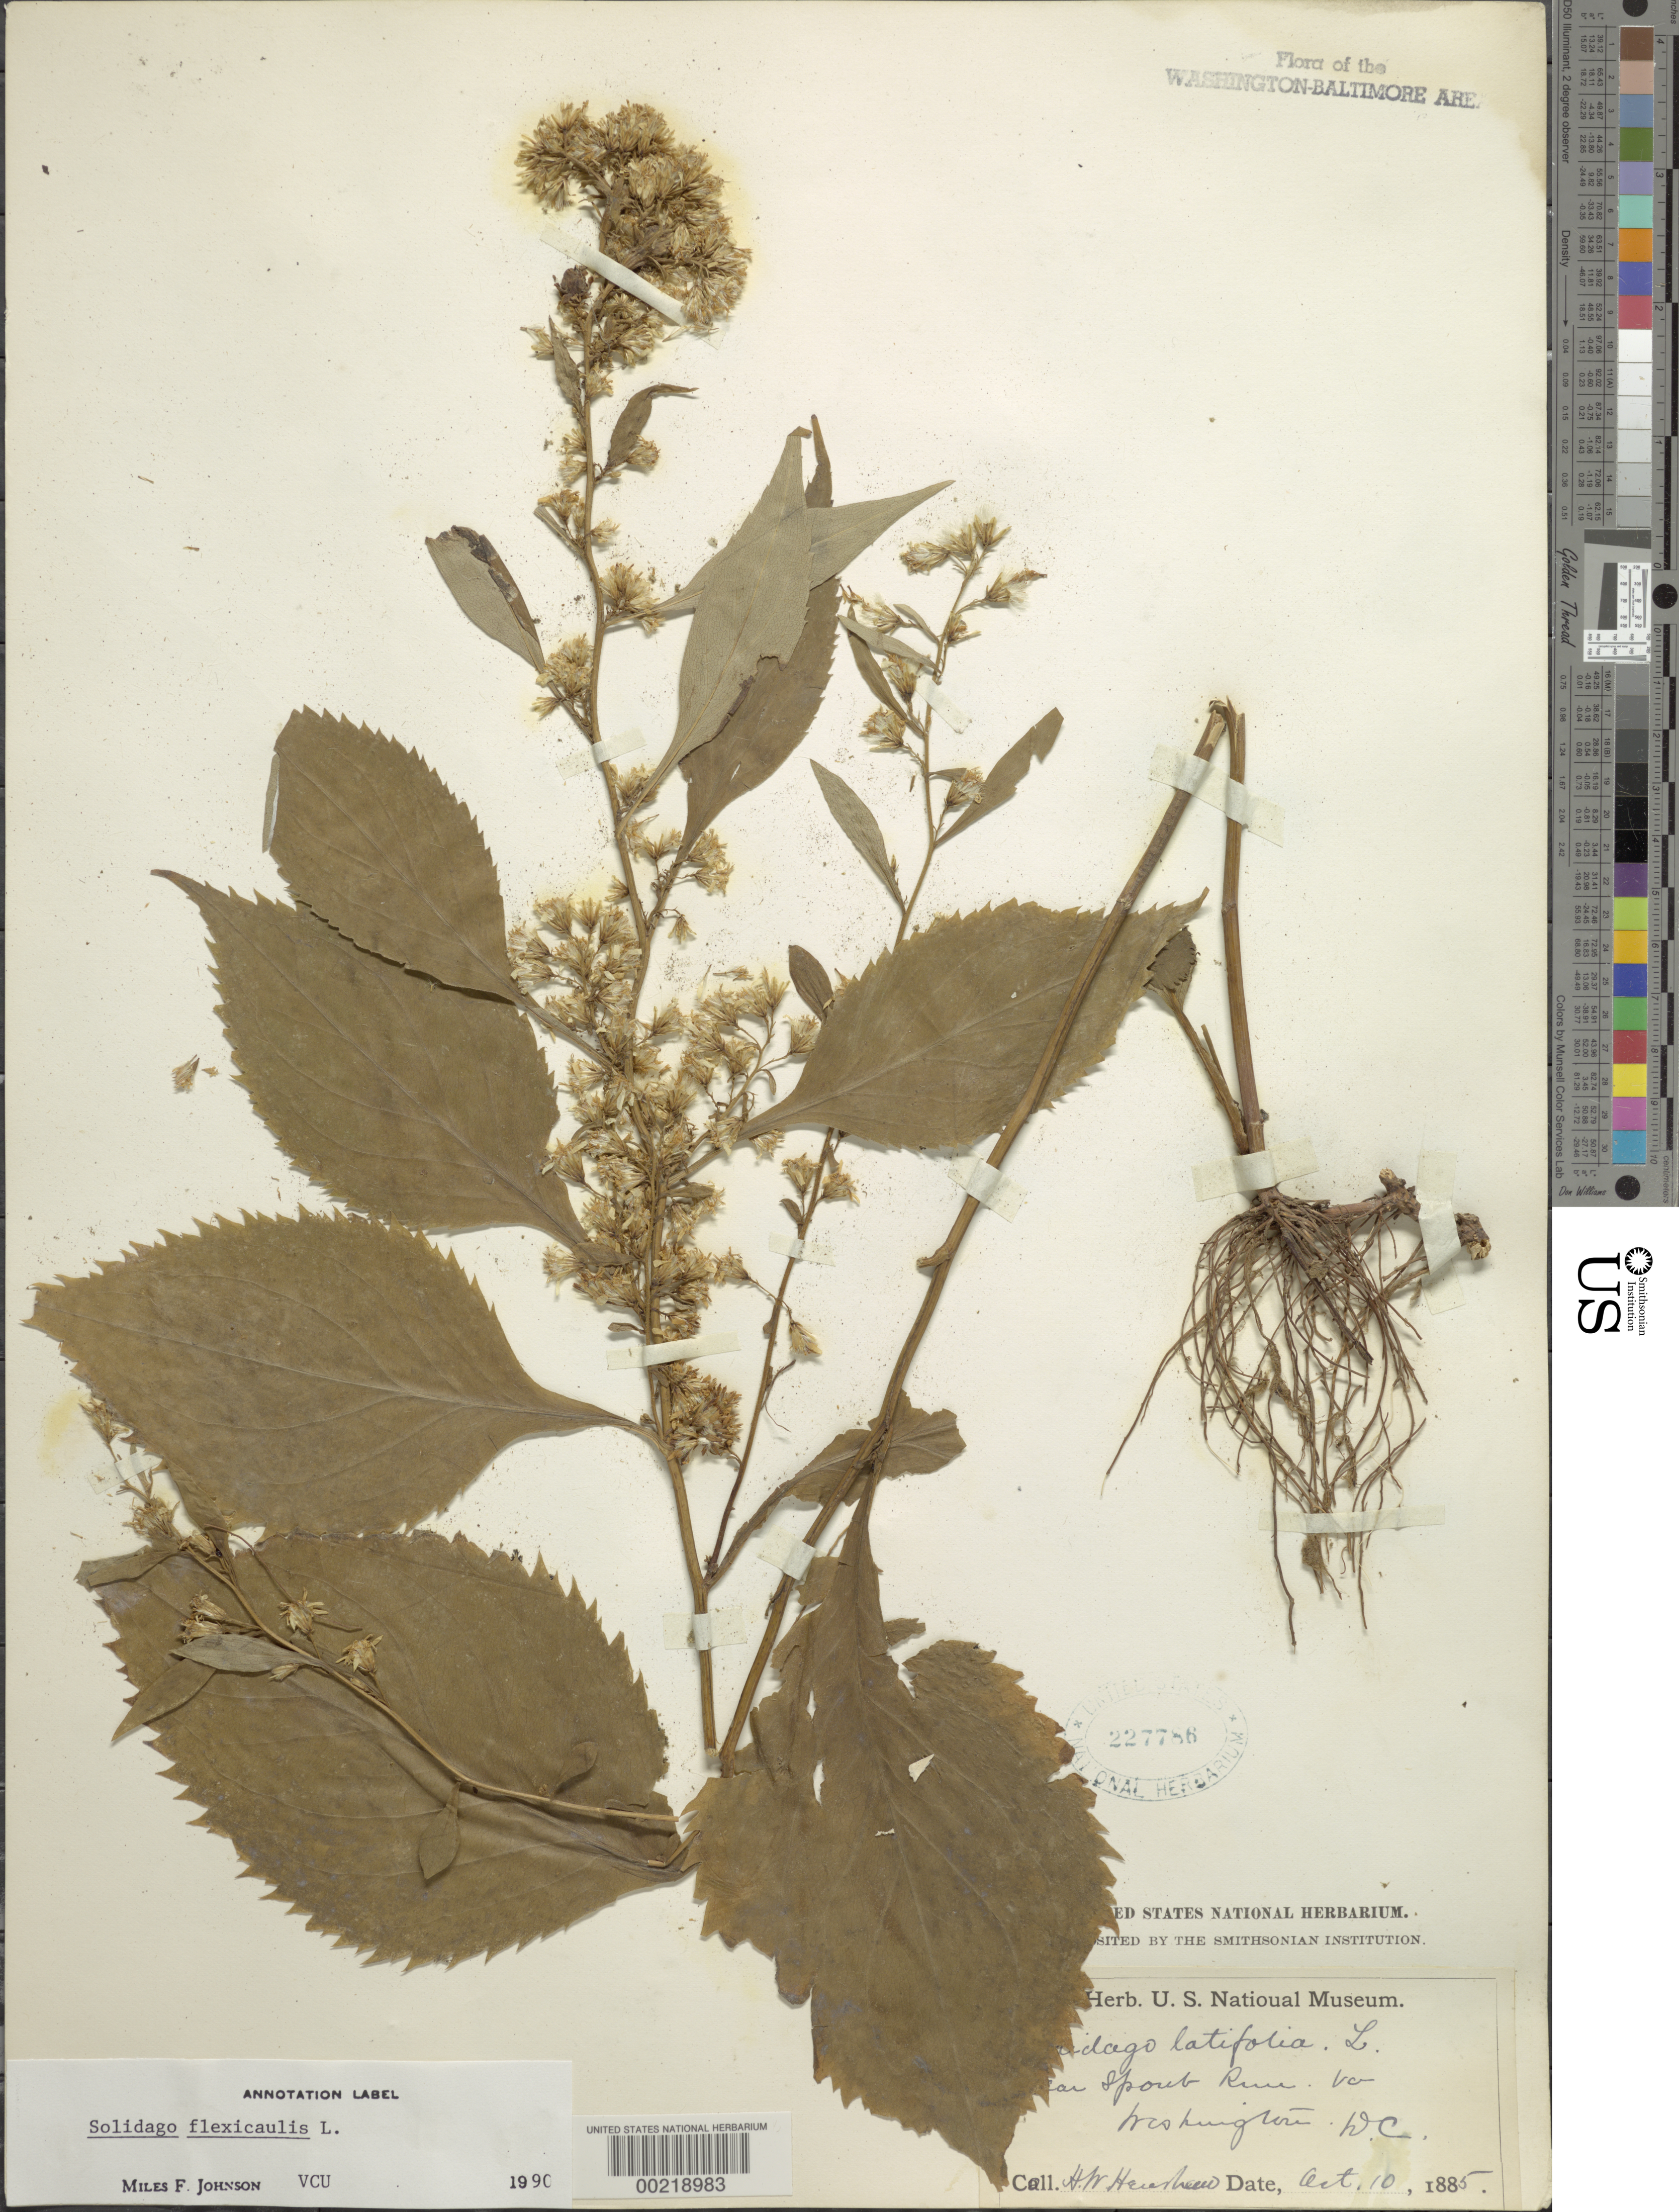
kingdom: Plantae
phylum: Tracheophyta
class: Magnoliopsida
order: Asterales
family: Asteraceae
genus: Solidago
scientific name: Solidago flexicaulis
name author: L.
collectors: H. Henshaw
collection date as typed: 10 Oct 1885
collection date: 1885-10-10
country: United States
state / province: Virginia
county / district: Fairfax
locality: Spout Run vicinity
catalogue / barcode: US 227786